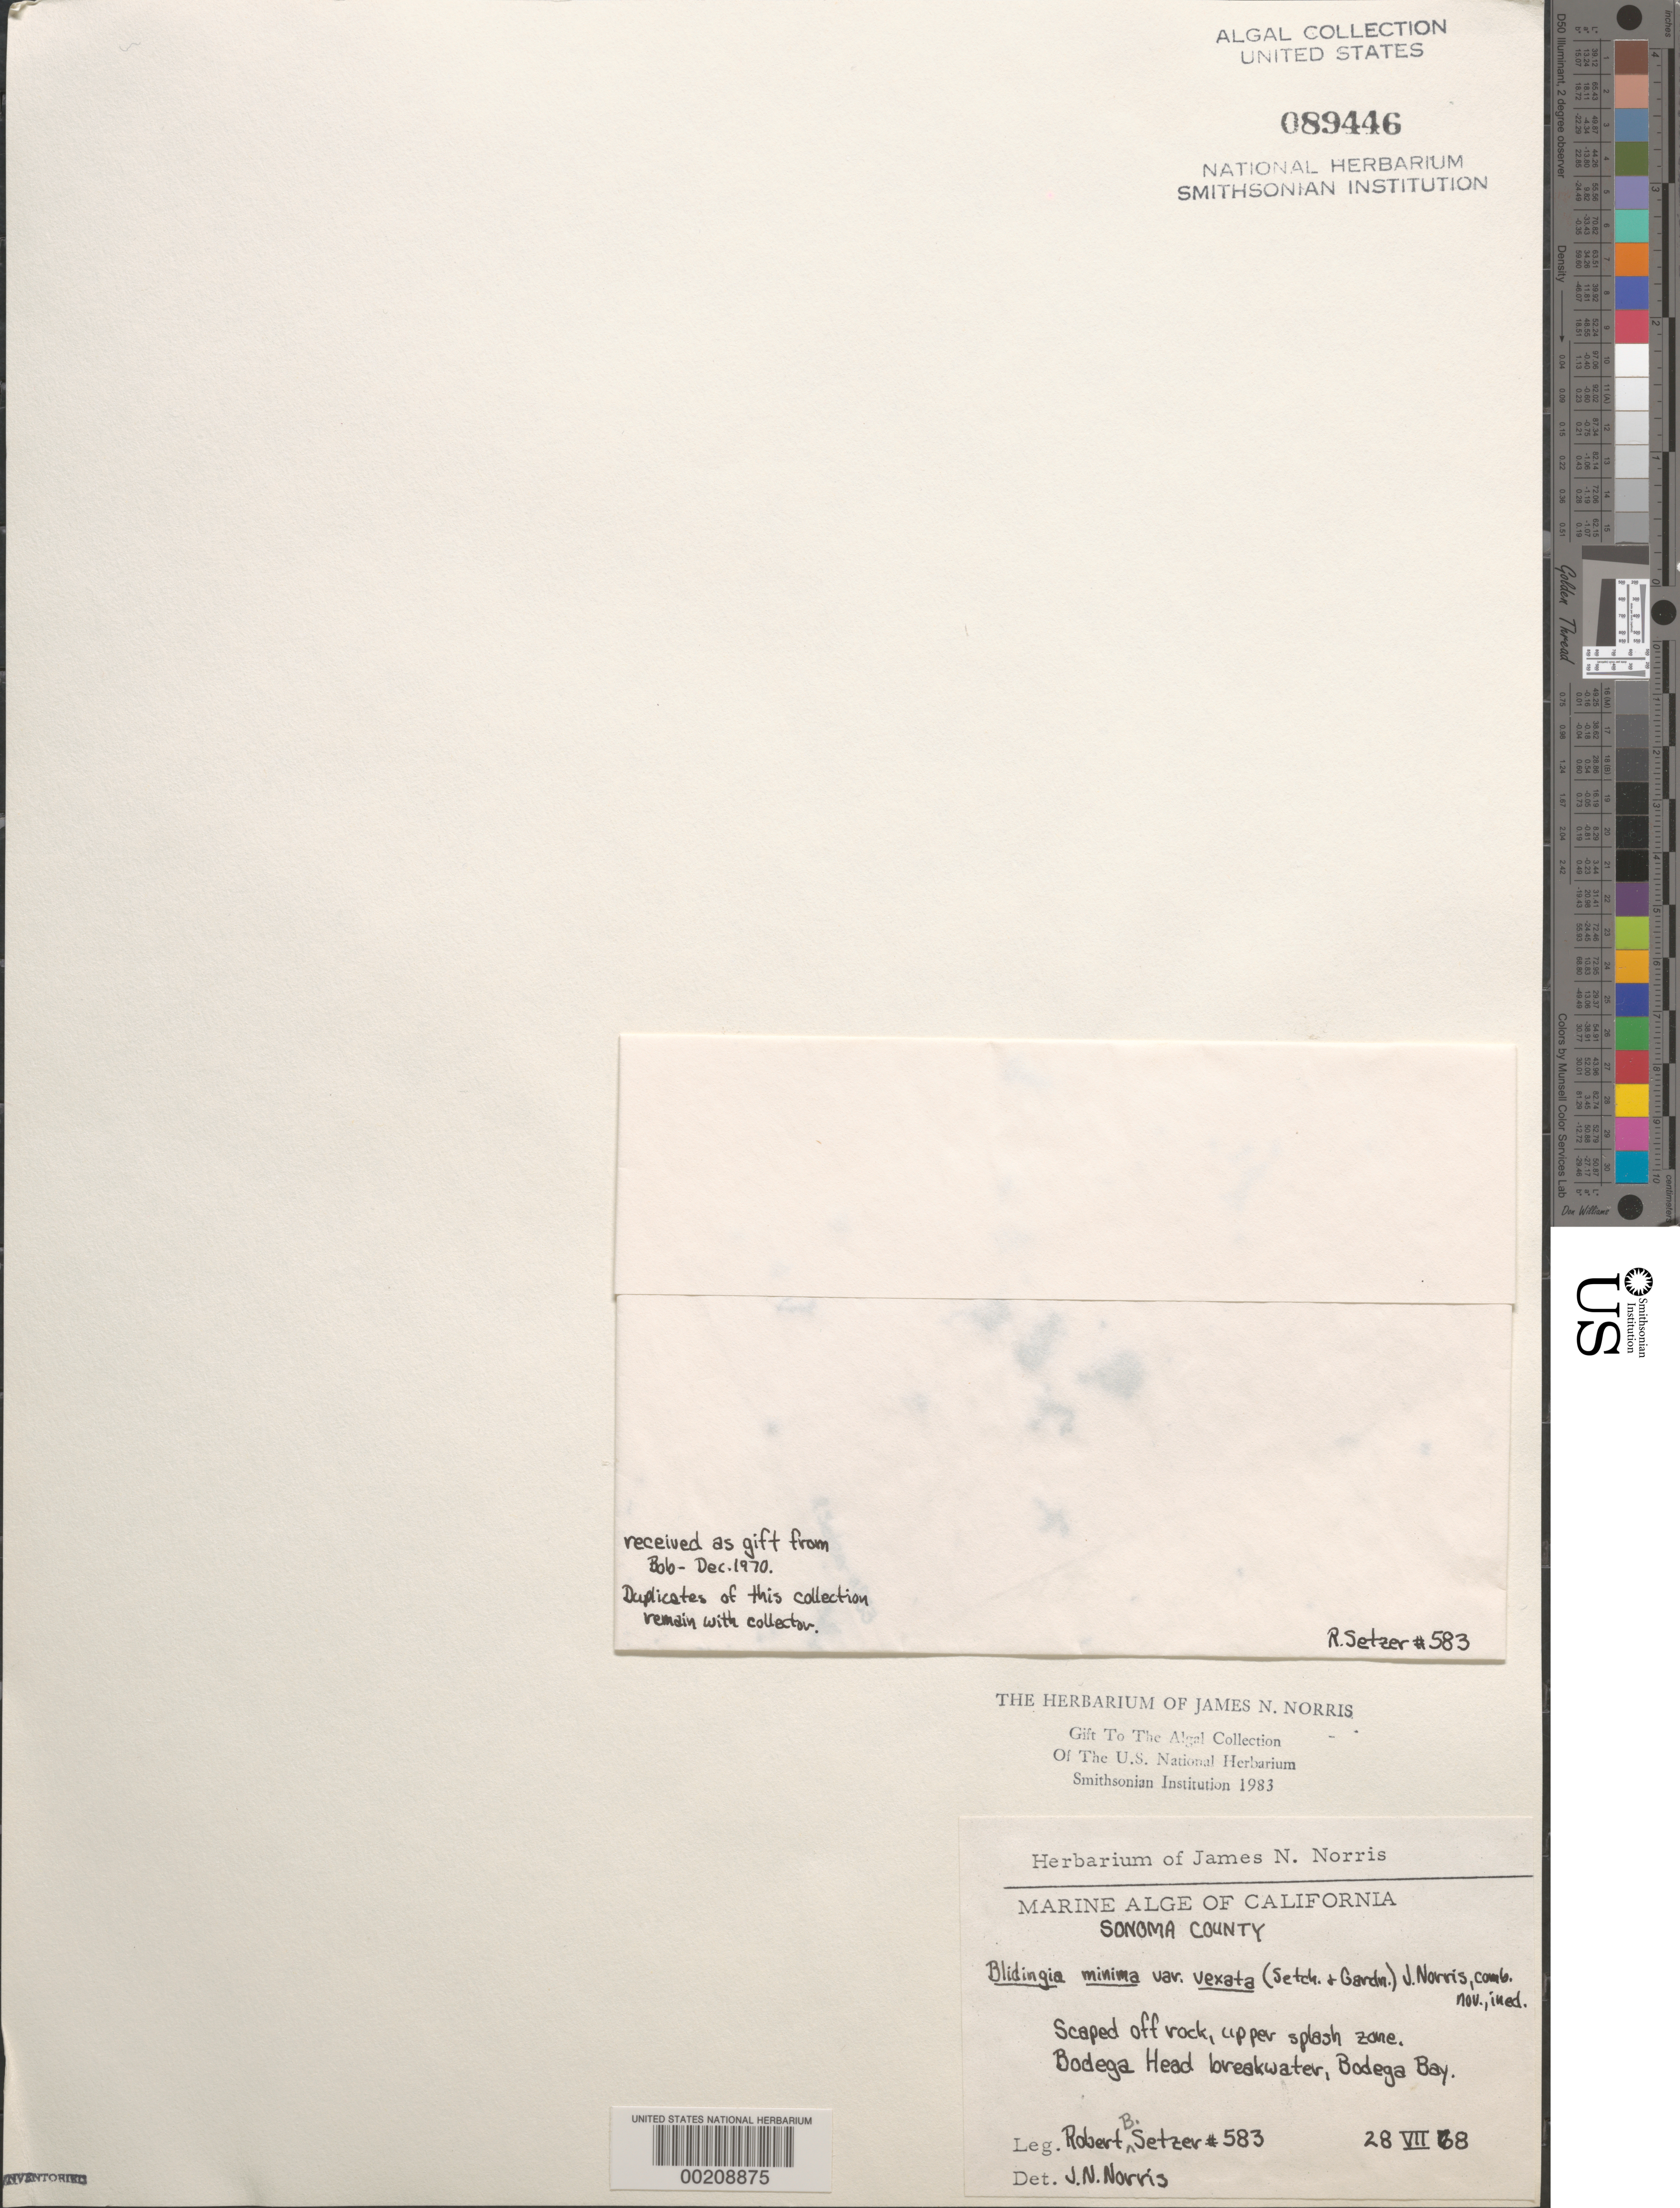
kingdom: Plantae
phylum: Chlorophyta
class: Ulvophyceae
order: Ulvales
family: Kornmanniaceae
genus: Blidingia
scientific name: Blidingia minima var. vexata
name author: (Setch. & N.L. Gardner) J.N. Norris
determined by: Norris, James N.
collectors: R. Setzer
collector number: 583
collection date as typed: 28 Jul 1968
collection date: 1968-07-28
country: United States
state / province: California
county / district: Sonoma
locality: Bodega Bay, Bodega Head breakwater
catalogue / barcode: US 89446